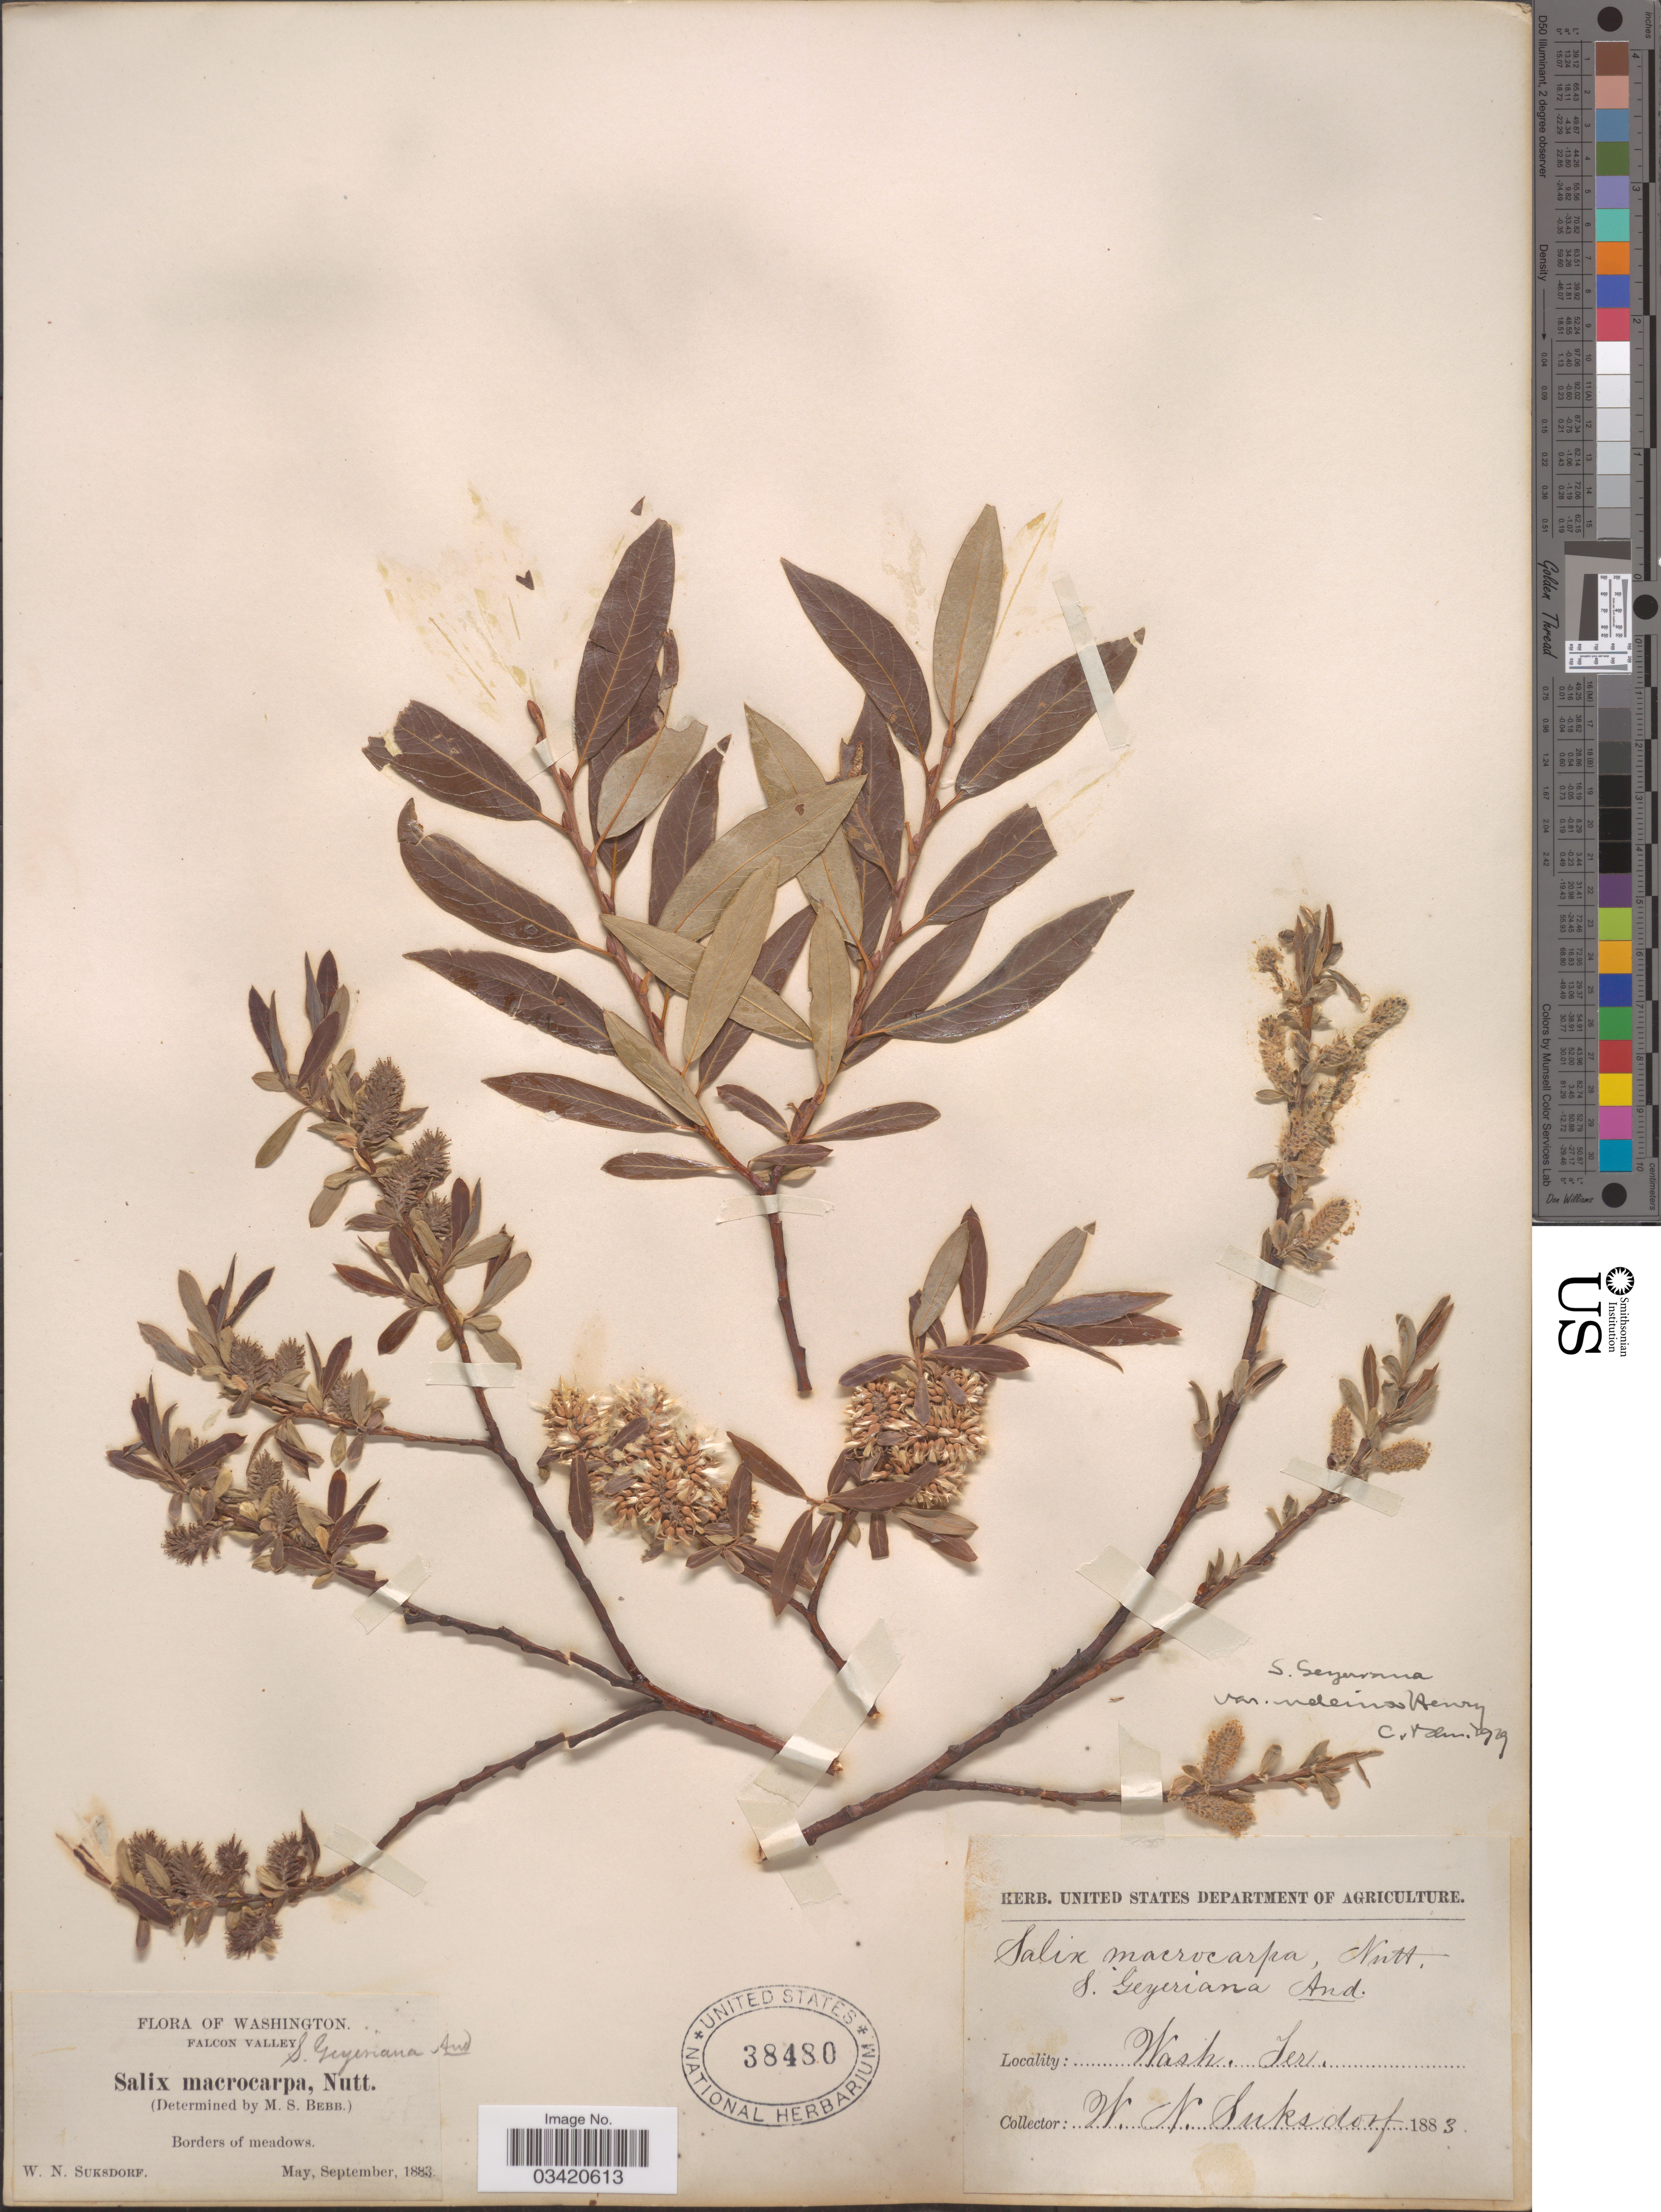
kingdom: Plantae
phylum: Tracheophyta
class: Magnoliopsida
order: Malpighiales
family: Salicaceae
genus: Salix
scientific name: Salix geyeriana var. meleina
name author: J.K. Henry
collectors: W. N. Suksdorf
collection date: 1883-05/1883-09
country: United States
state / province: Washington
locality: Falcon Valley. Wash. Ter.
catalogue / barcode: US 38480